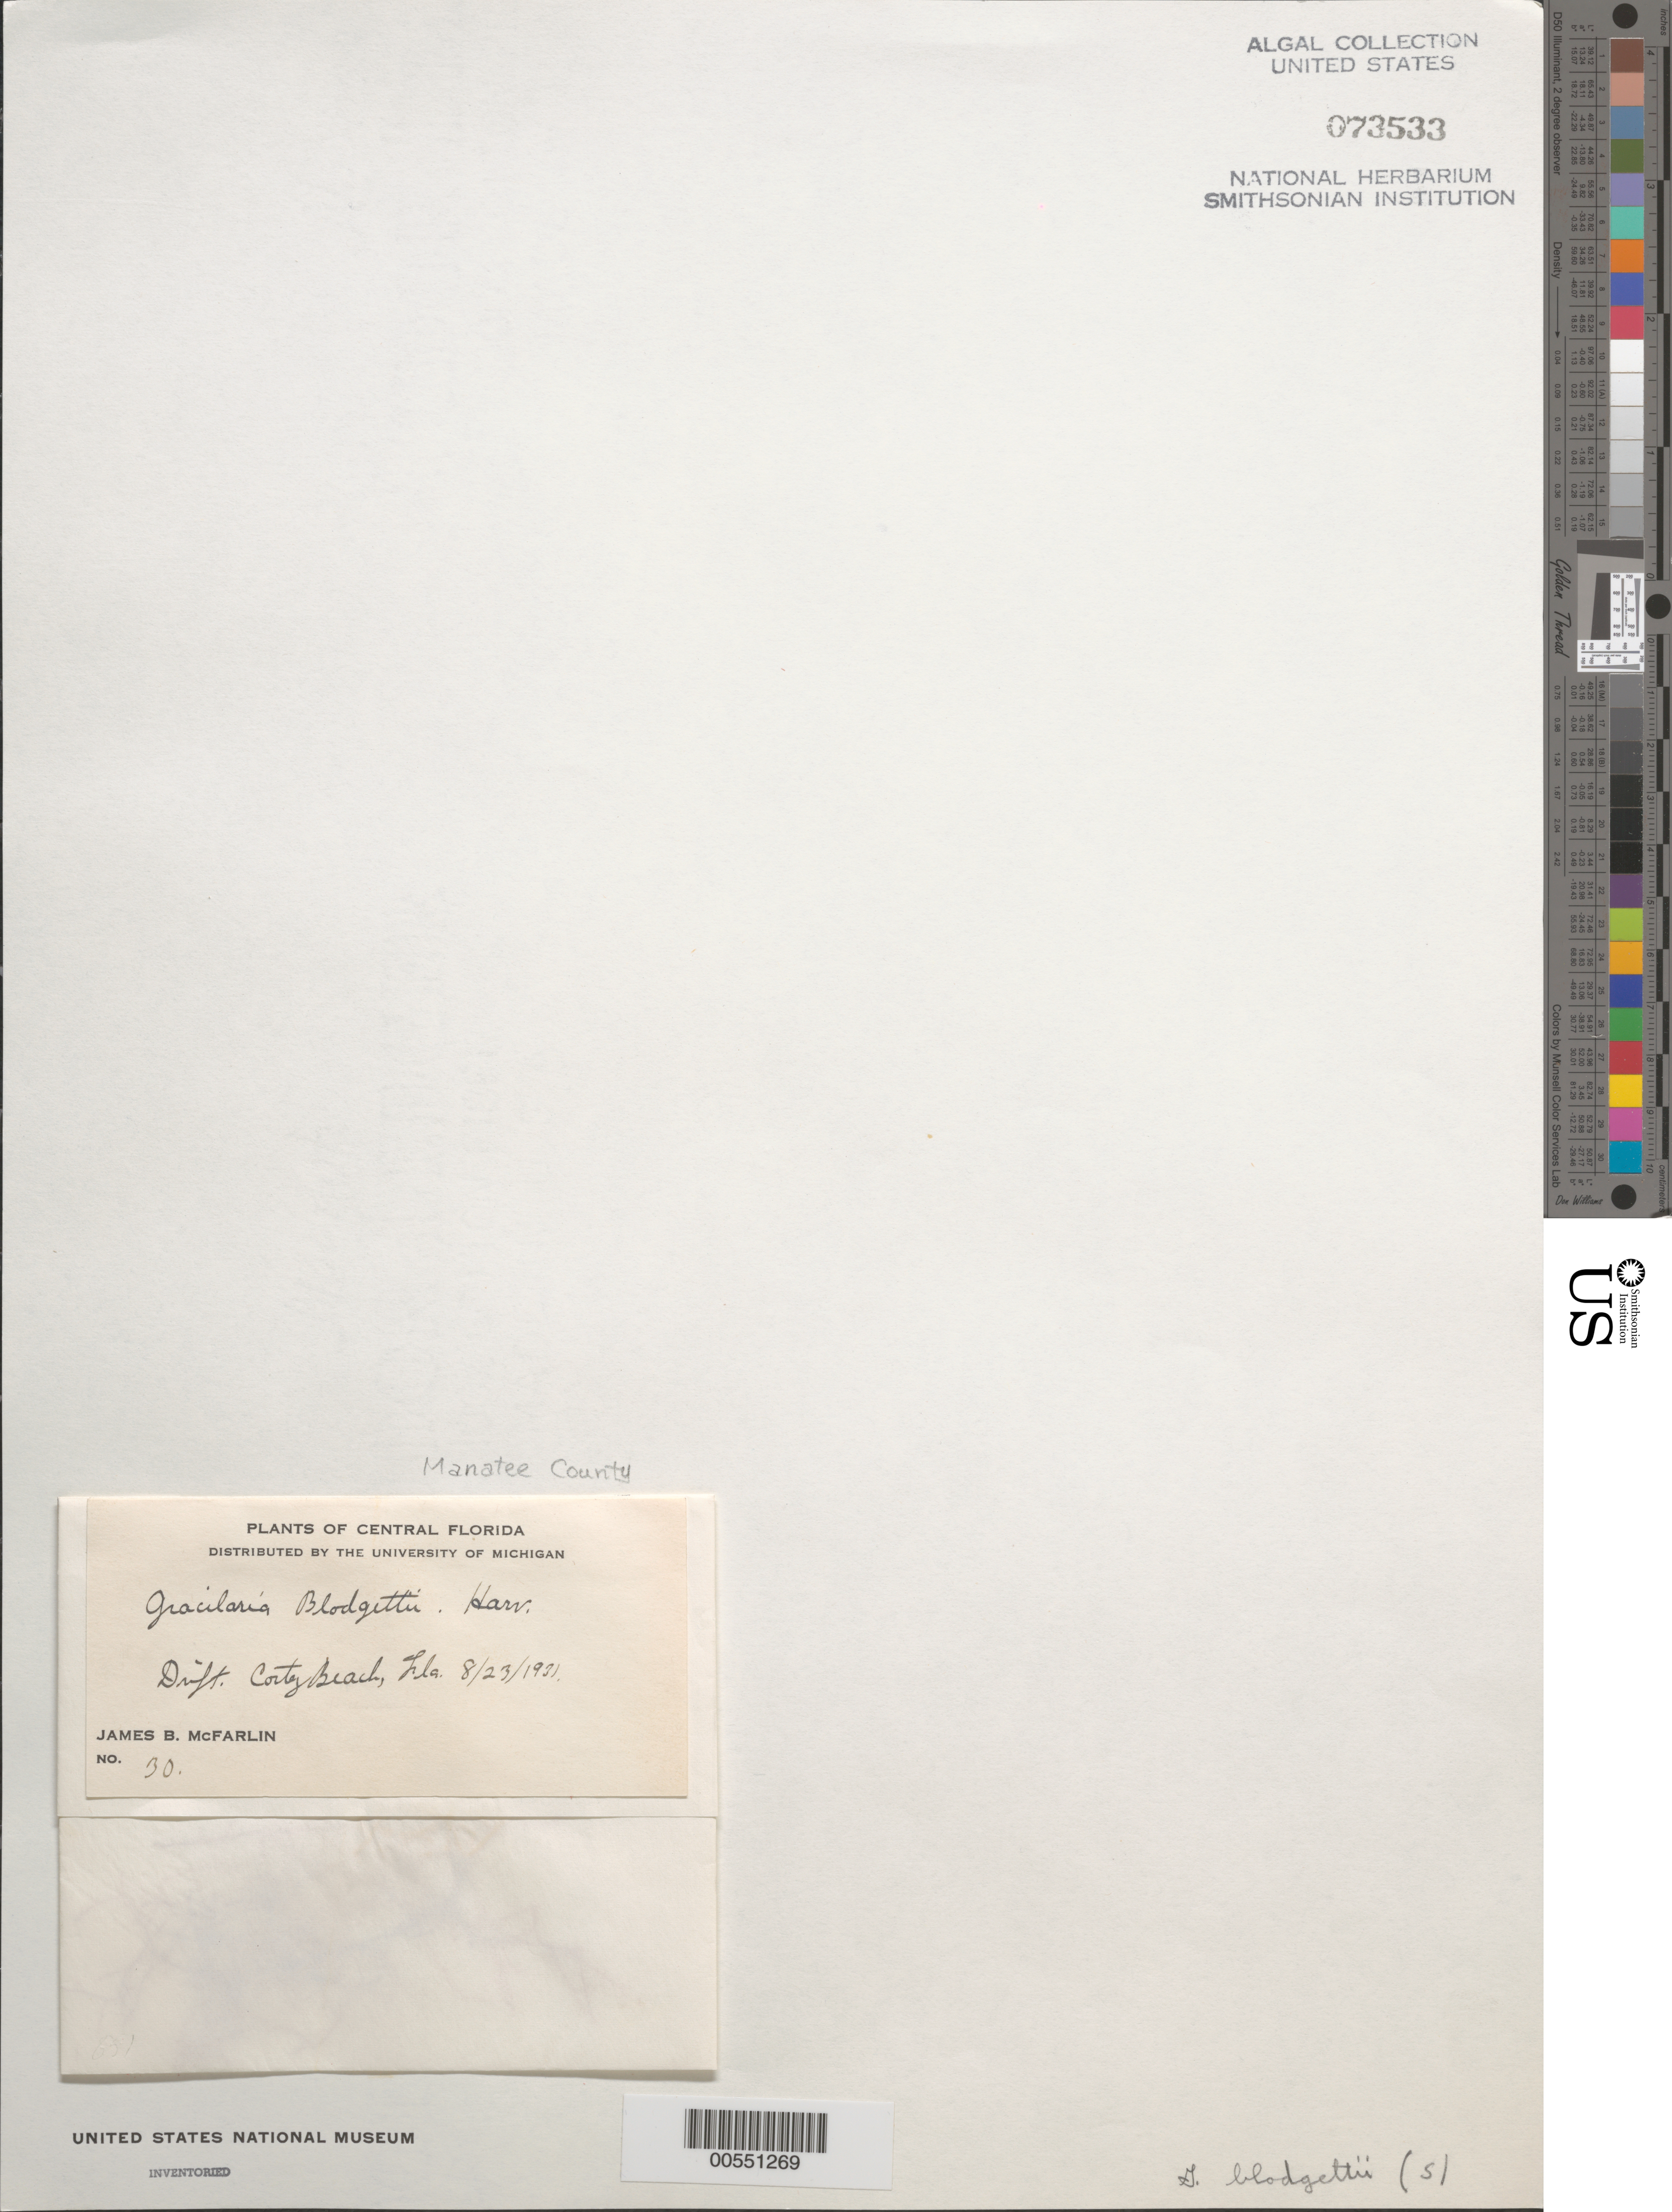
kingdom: Plantae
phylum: Rhodophyta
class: Florideophyceae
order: Gracilariales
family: Gracilariaceae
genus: Gracilaria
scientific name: Gracilaria blodgettii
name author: Harv.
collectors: J. McFarlin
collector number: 30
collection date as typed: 23 Aug 1931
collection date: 1931-08-23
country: United States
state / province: Florida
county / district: Manatee County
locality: Cortez Beach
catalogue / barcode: US 73533